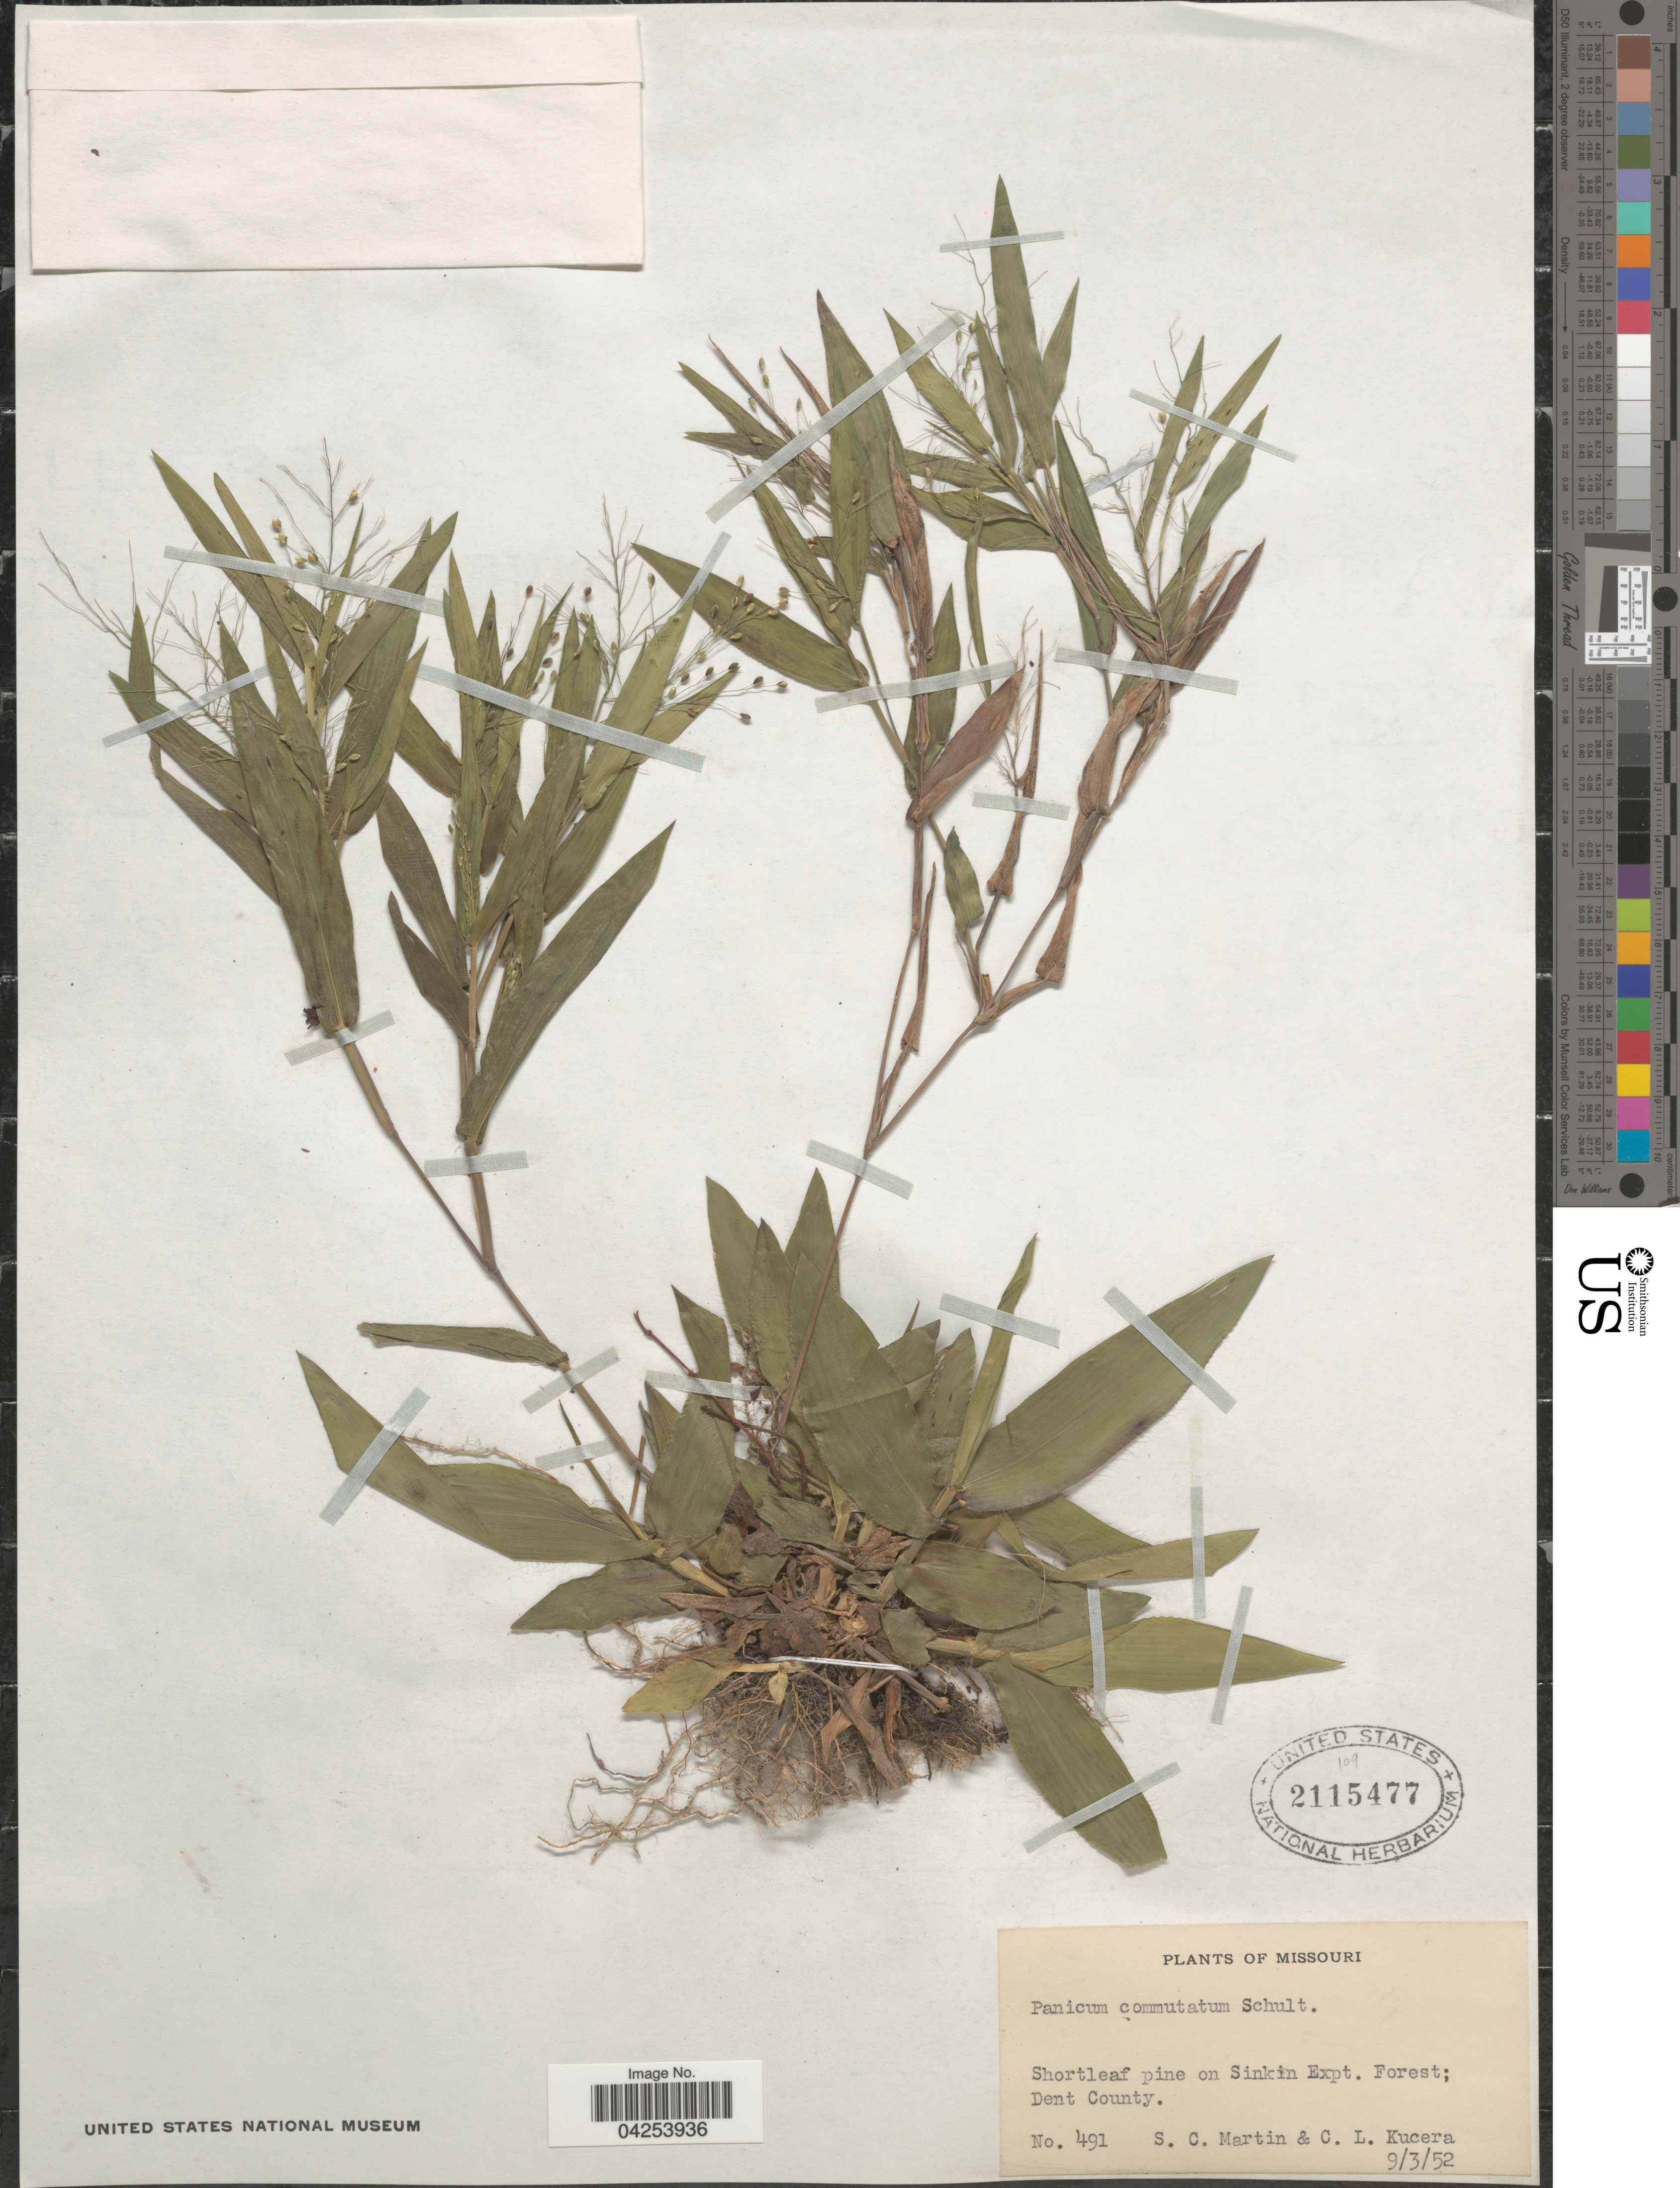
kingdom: Plantae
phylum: Tracheophyta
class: Liliopsida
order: Poales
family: Poaceae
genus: Dichanthelium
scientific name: Dichanthelium commutatum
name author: (Schult.) Gould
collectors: S. C. Martin & C. Kucera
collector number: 491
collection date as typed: Transcribed d/m/y: 3/9/52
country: United States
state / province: Missouri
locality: Shortleaf pine on Sinkin Expt. Forest; Dent County.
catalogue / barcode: US 2115477